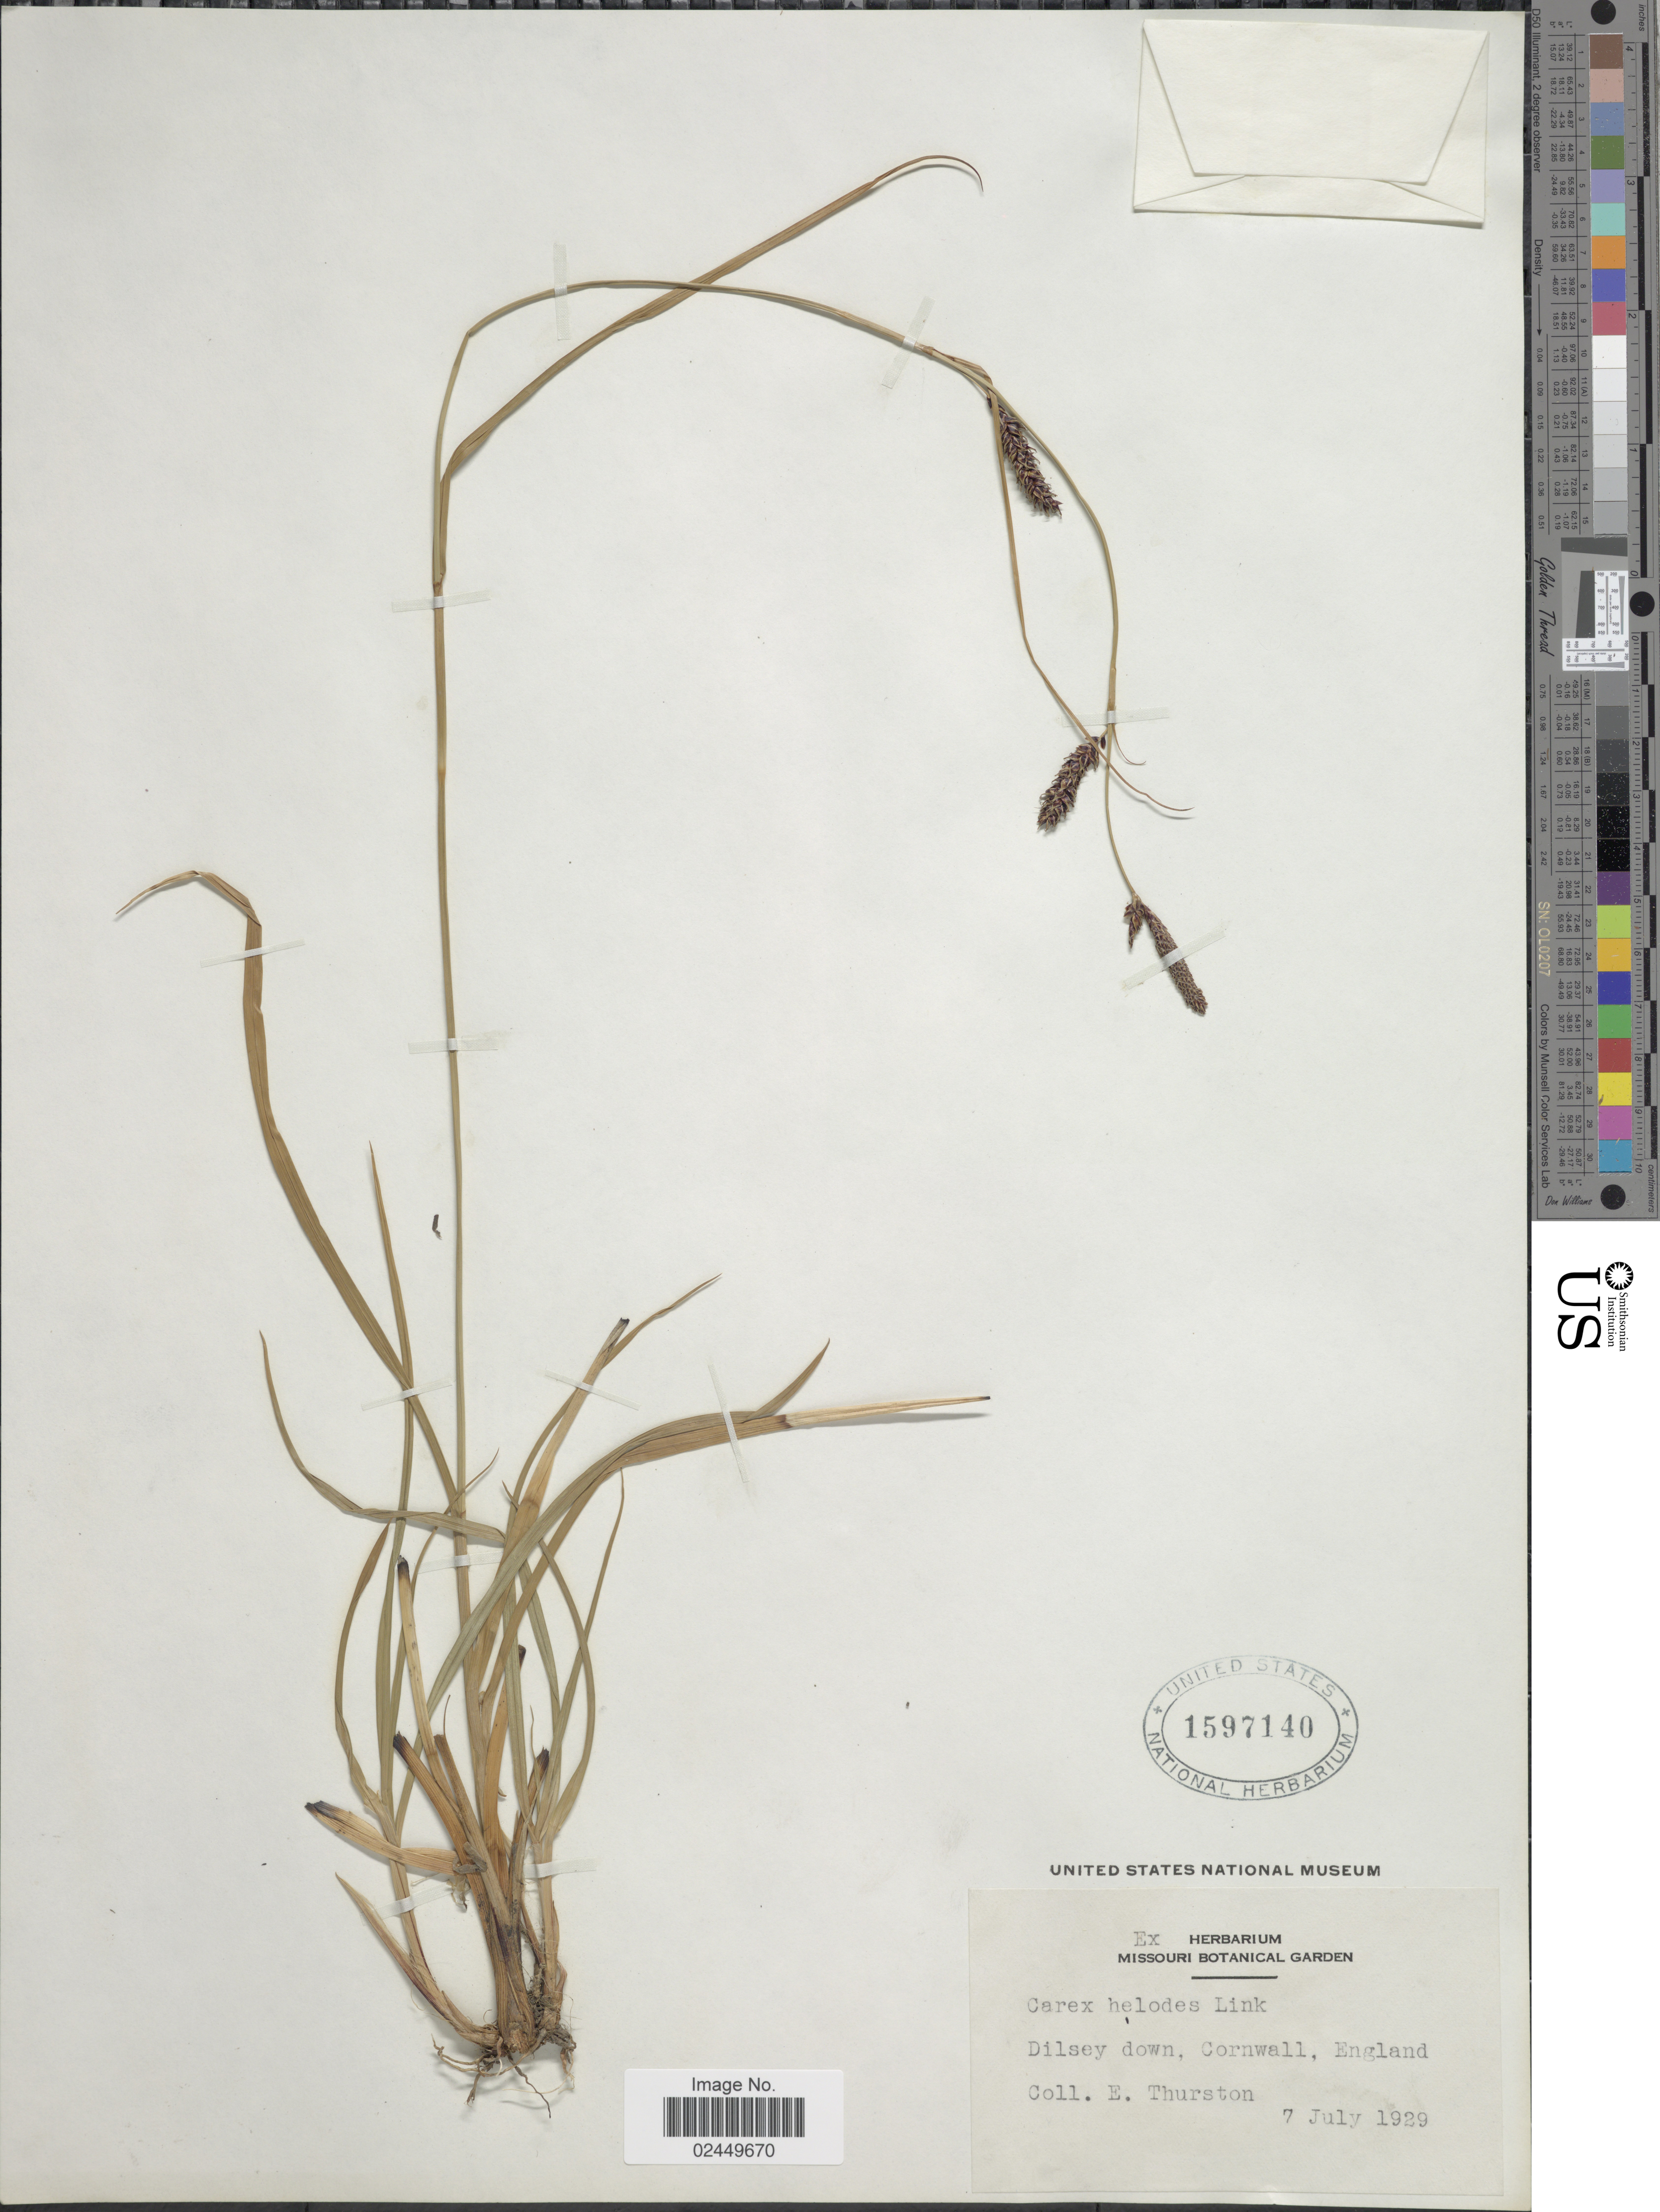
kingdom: Plantae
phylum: Tracheophyta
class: Liliopsida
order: Poales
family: Cyperaceae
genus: Carex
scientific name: Carex helodes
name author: Link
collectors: E. Thurston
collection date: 1929-07-07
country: United Kingdom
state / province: England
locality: Dilsey down, Cornwall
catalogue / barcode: US 1597140